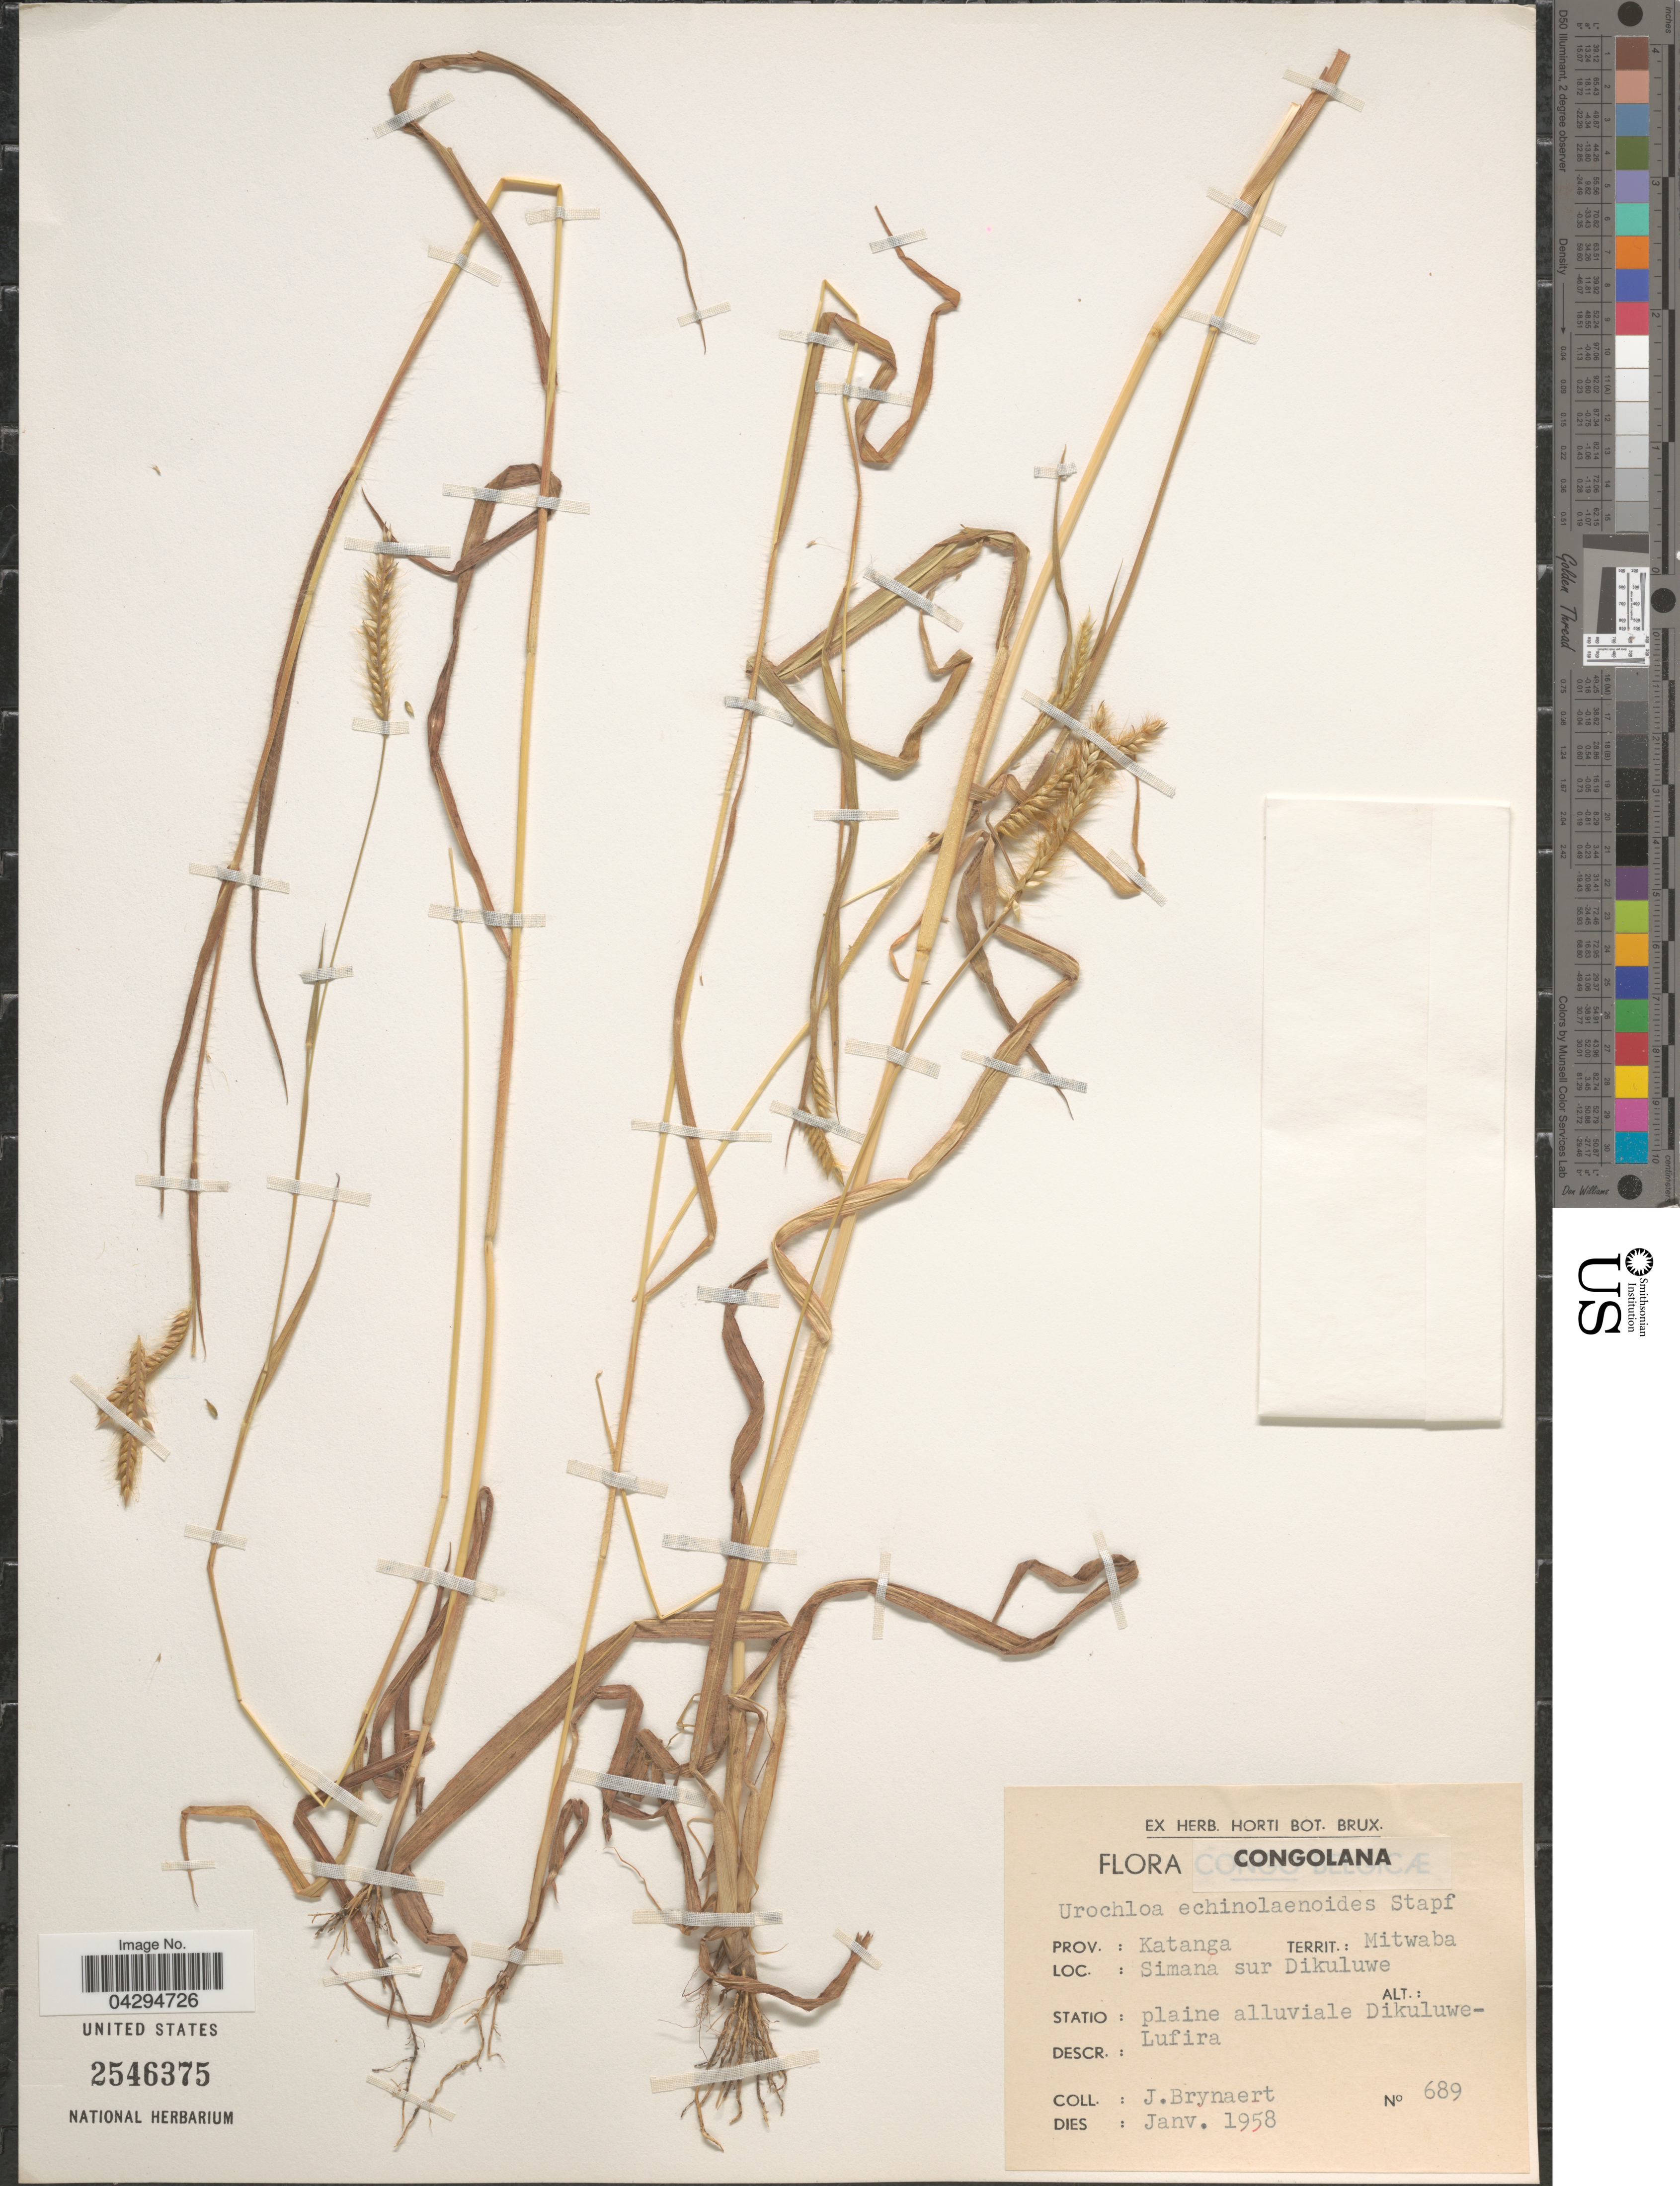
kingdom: Plantae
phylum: Tracheophyta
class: Liliopsida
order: Poales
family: Poaceae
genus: Urochloa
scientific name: Urochloa echinolaenoides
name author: Stapf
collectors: J. Brynaert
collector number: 689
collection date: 1958-01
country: Congo, Democratic Republic of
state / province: Haut-Katanga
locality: Congolana. Prov.: Katanga. Territ.: Mitwaba. Simana sur Dikuluwe. Plaine alluviale Dikuluwe-Lufira.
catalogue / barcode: US 2546375